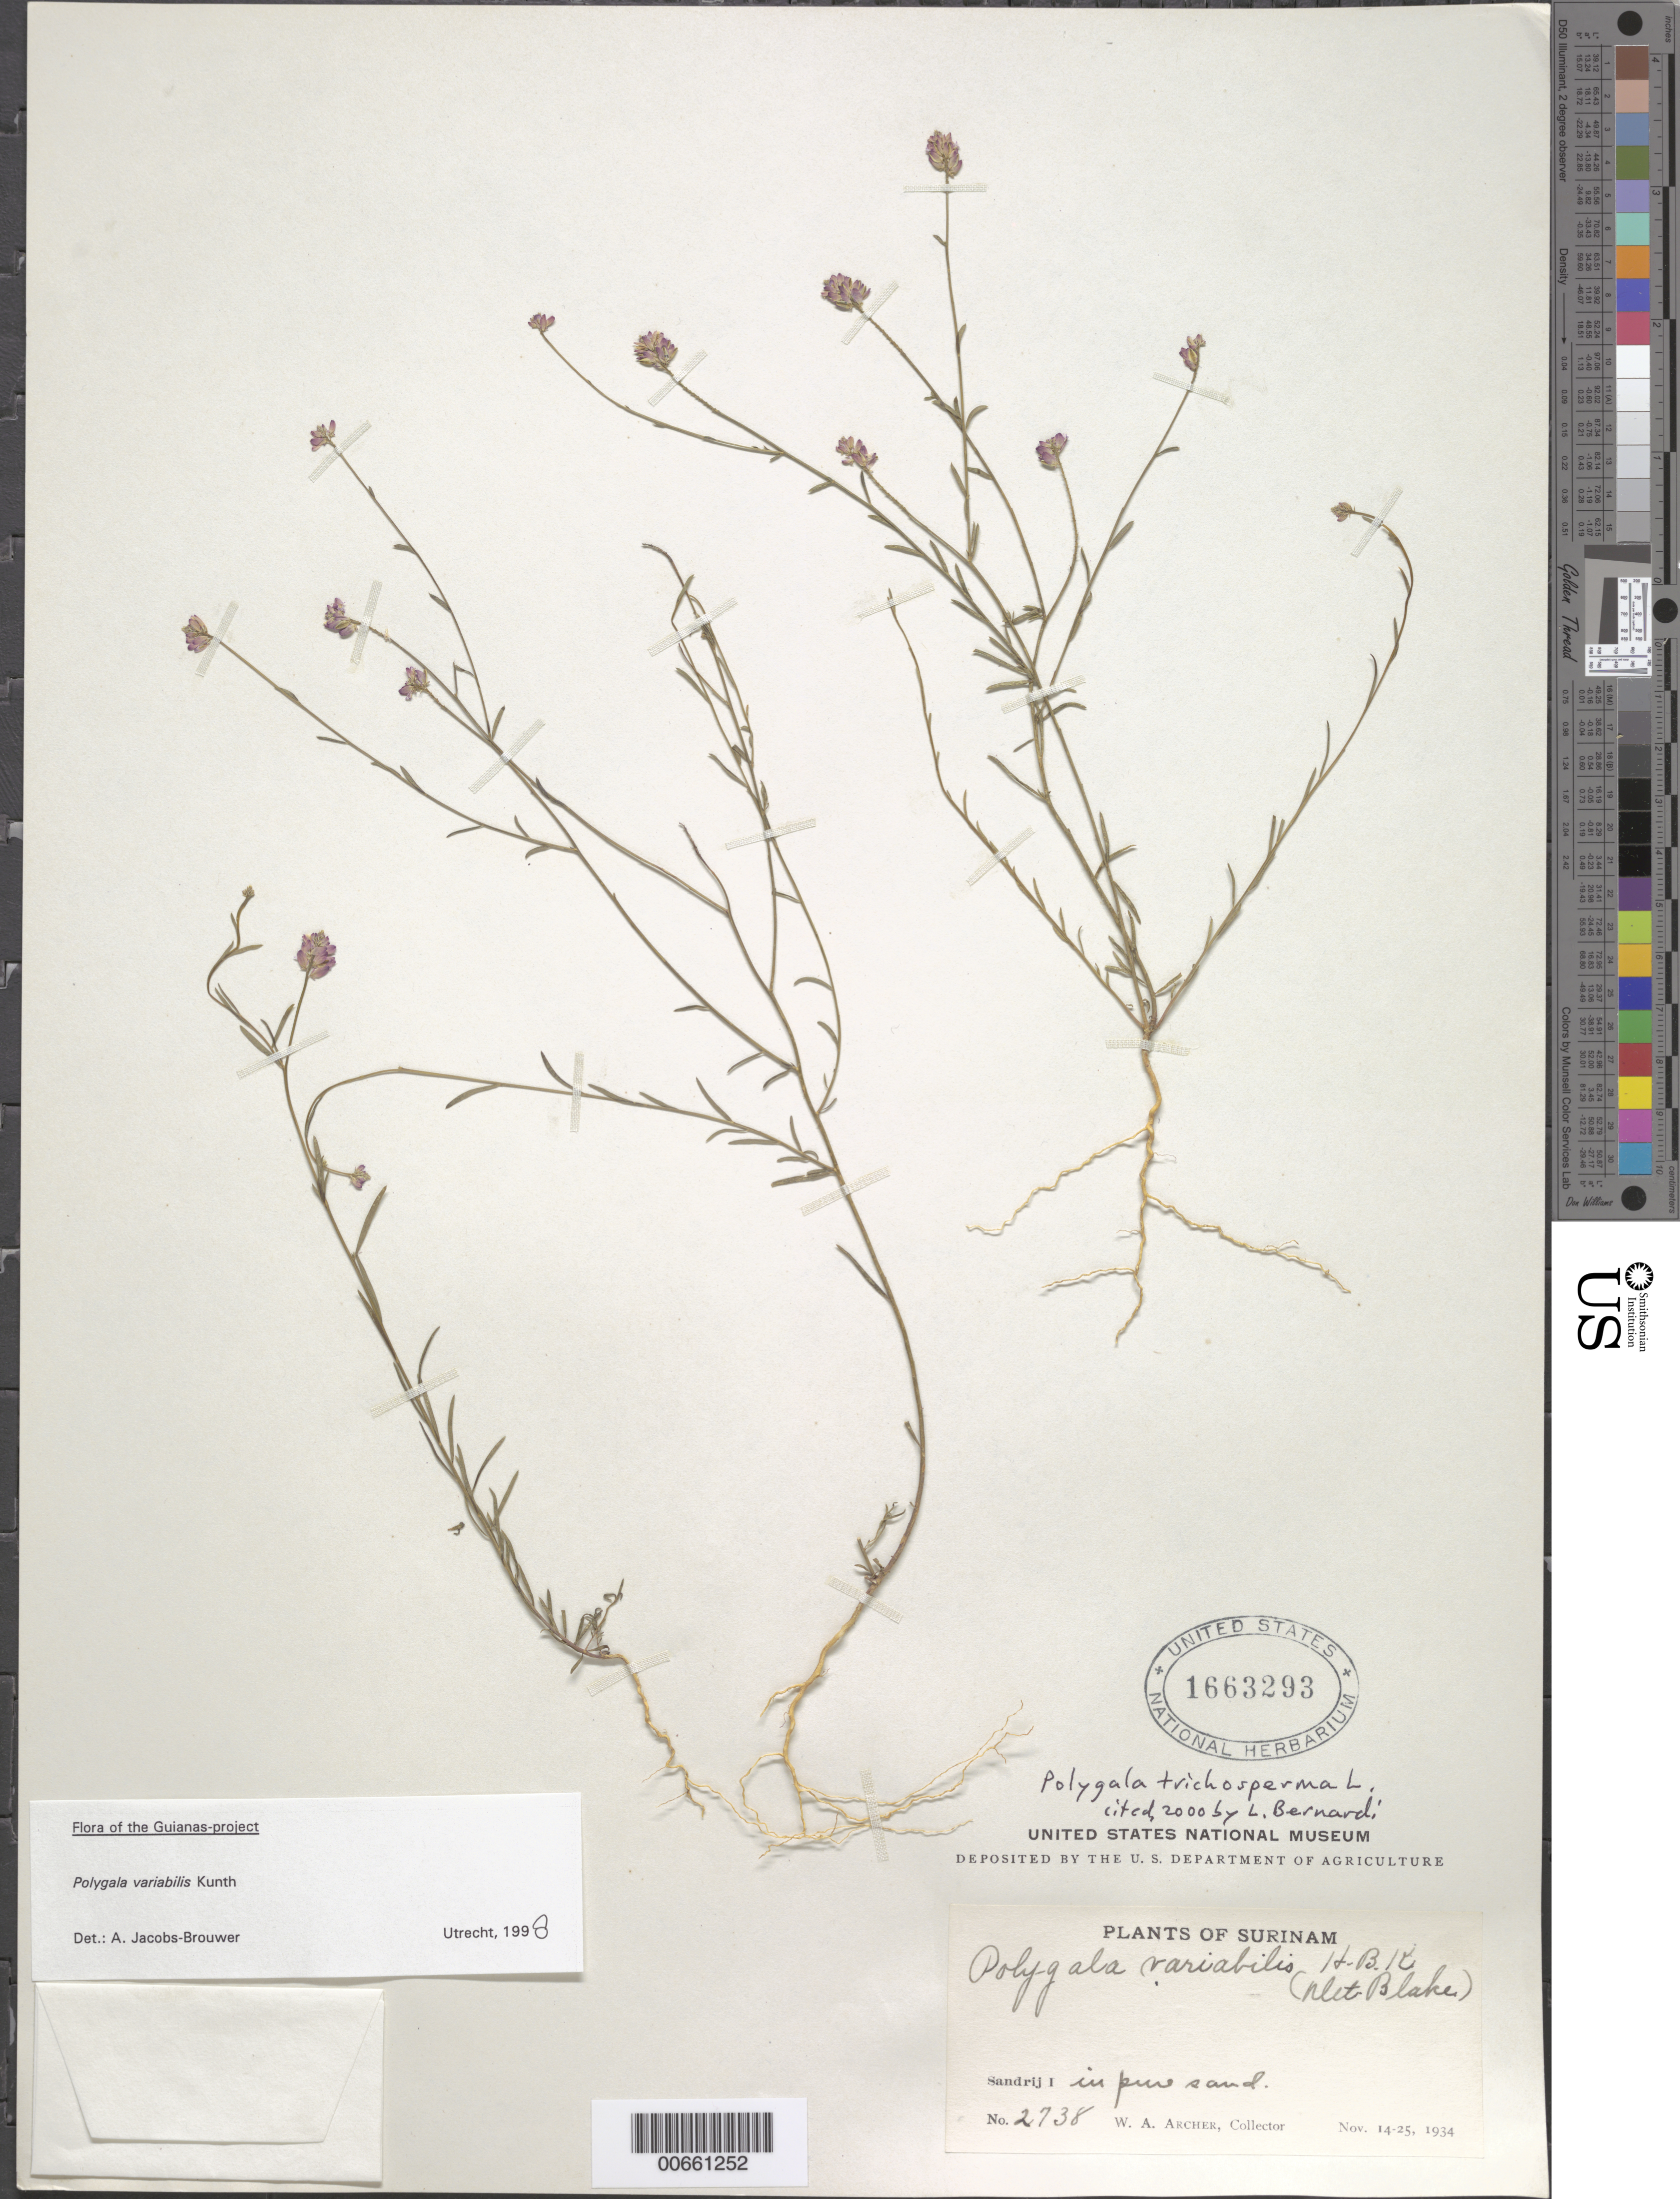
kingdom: Plantae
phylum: Tracheophyta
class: Magnoliopsida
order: Fabales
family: Polygalaceae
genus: Polygala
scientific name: Polygala trichosperma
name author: L.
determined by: Bernardi, L.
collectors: W. A. Archer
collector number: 2738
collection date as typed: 14-Nov-34 to 25-Nov-34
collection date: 1934-11-14/1934-11-25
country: Suriname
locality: Zanderij I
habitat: Pure sand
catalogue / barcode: US 1663293